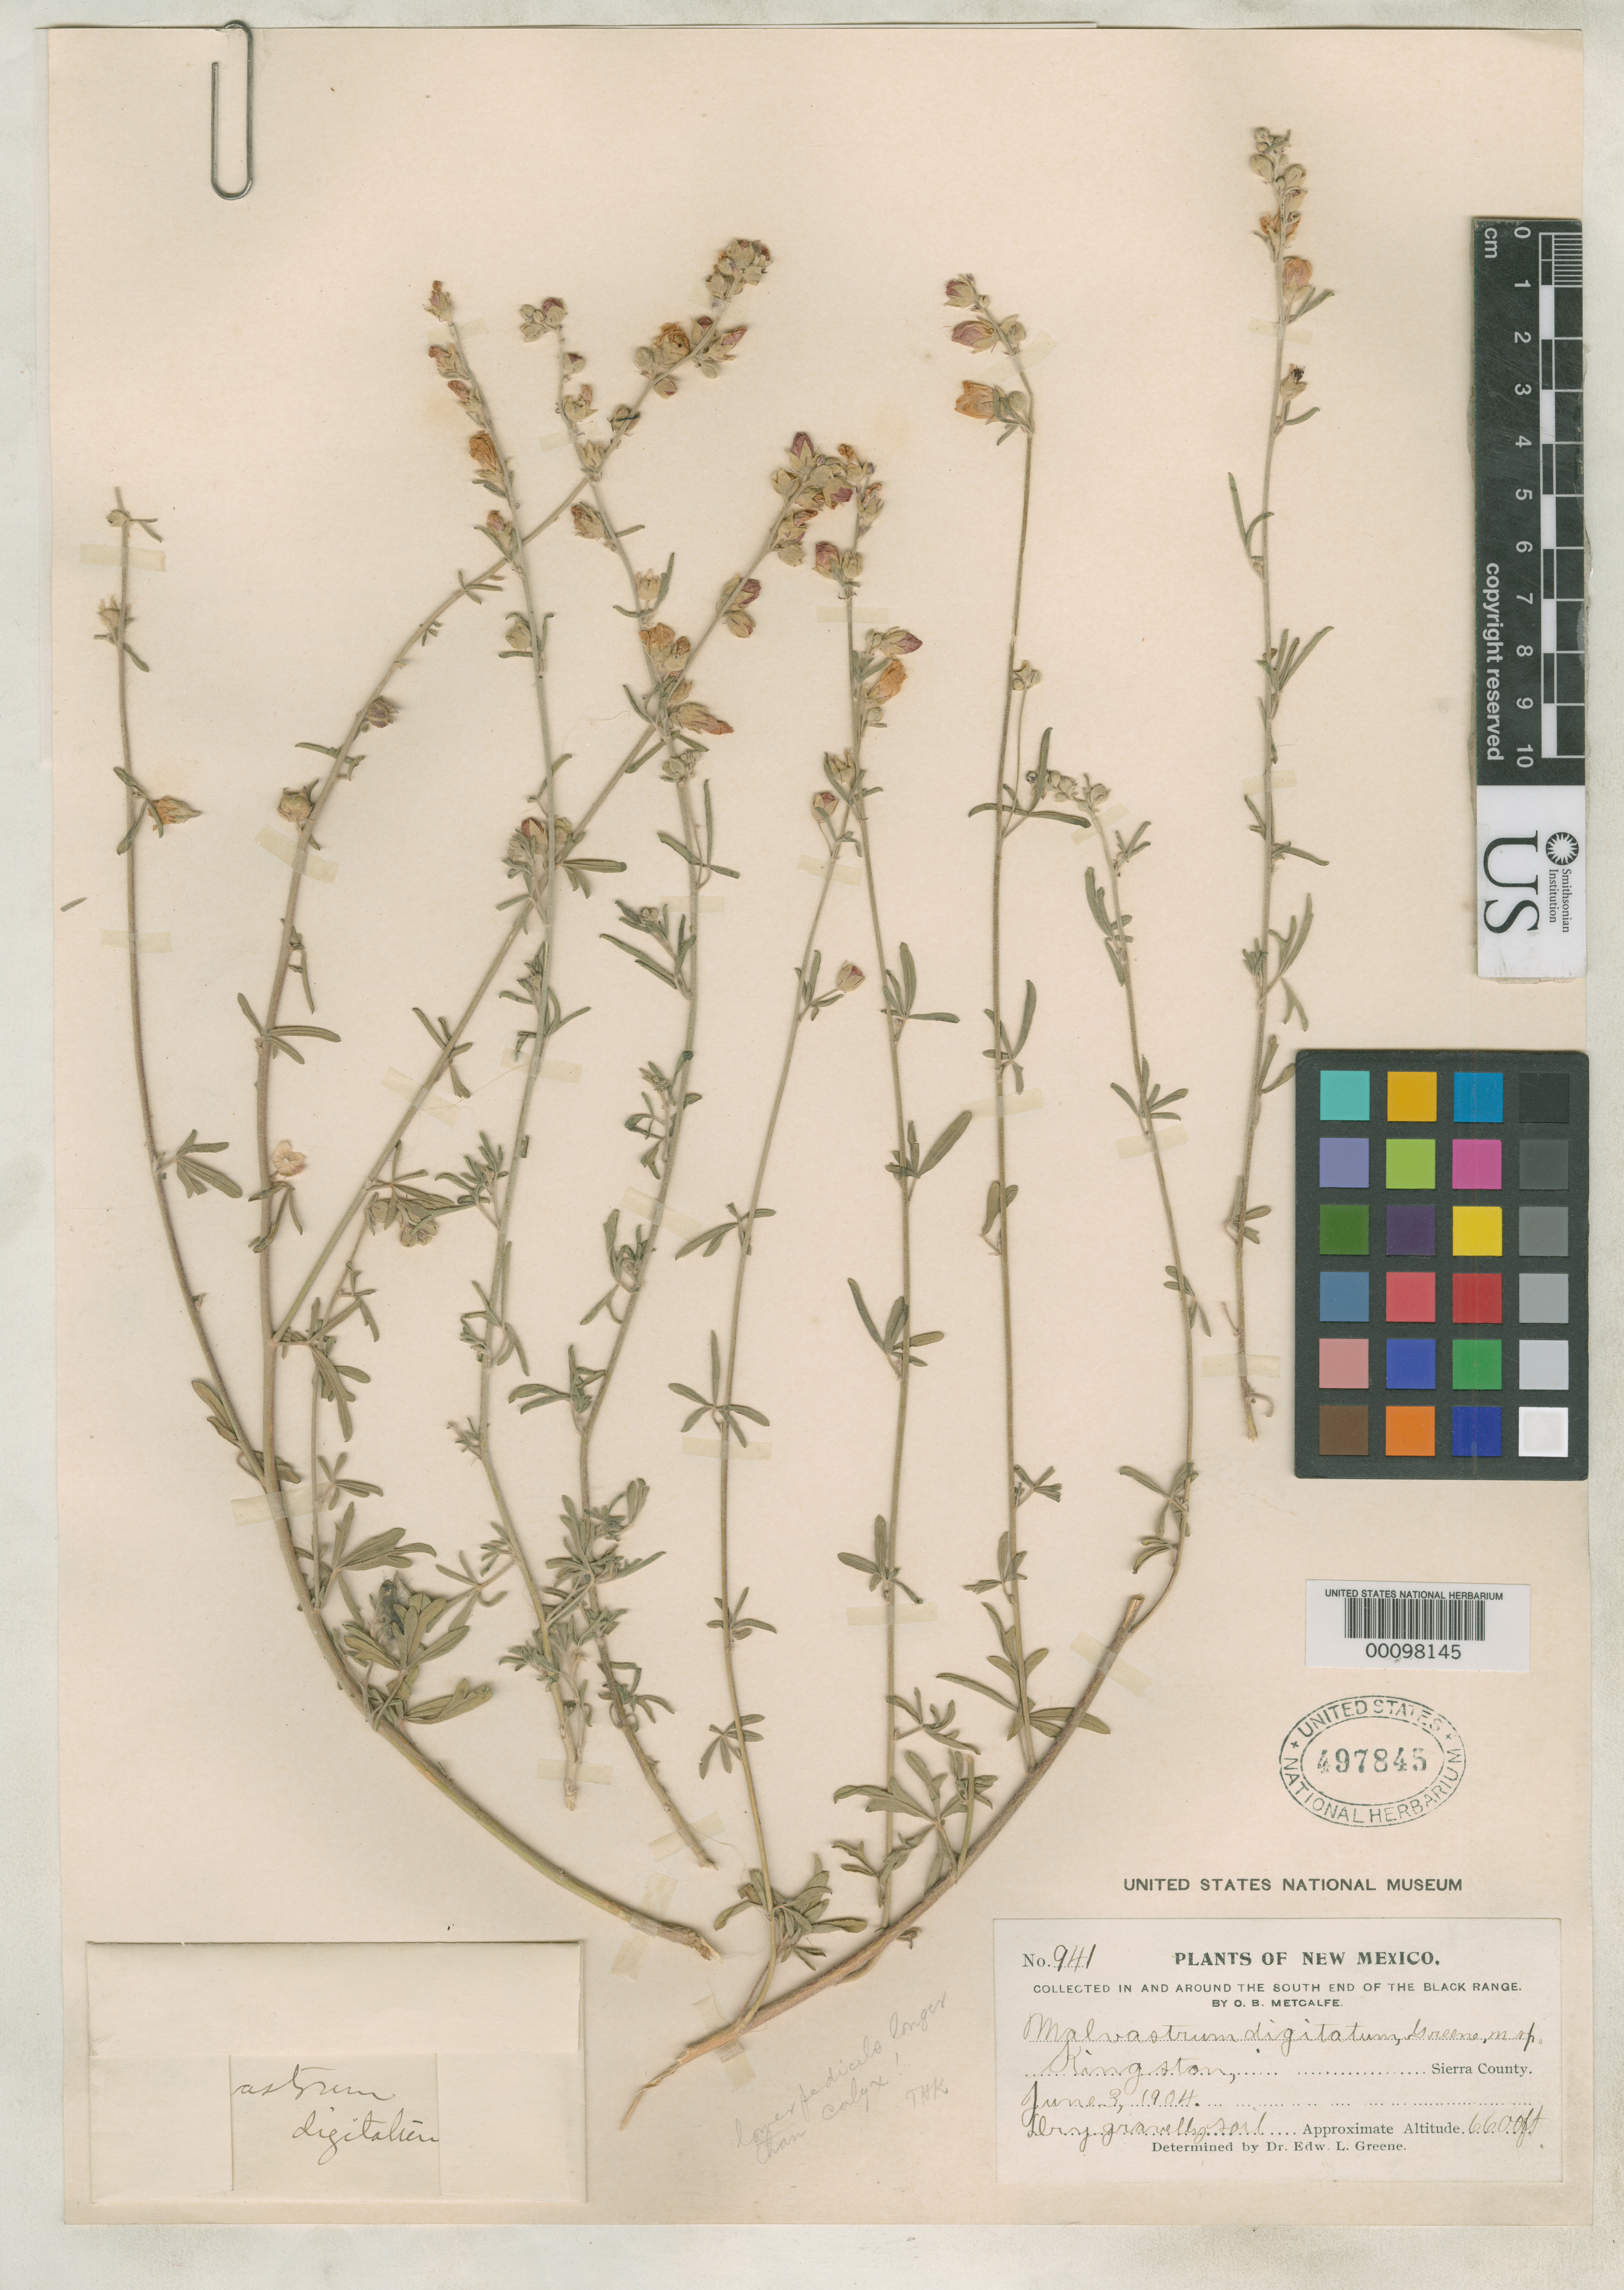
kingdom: Plantae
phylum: Tracheophyta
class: Magnoliopsida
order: Malvales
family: Malvaceae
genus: Malvastrum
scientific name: Malvastrum digitatum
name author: Greene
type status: Isotype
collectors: O. B. Metcalfe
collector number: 941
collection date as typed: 03 Jun 1904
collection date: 1904-06-03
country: United States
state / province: New Mexico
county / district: Sierra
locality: Kingston.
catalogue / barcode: US 497845